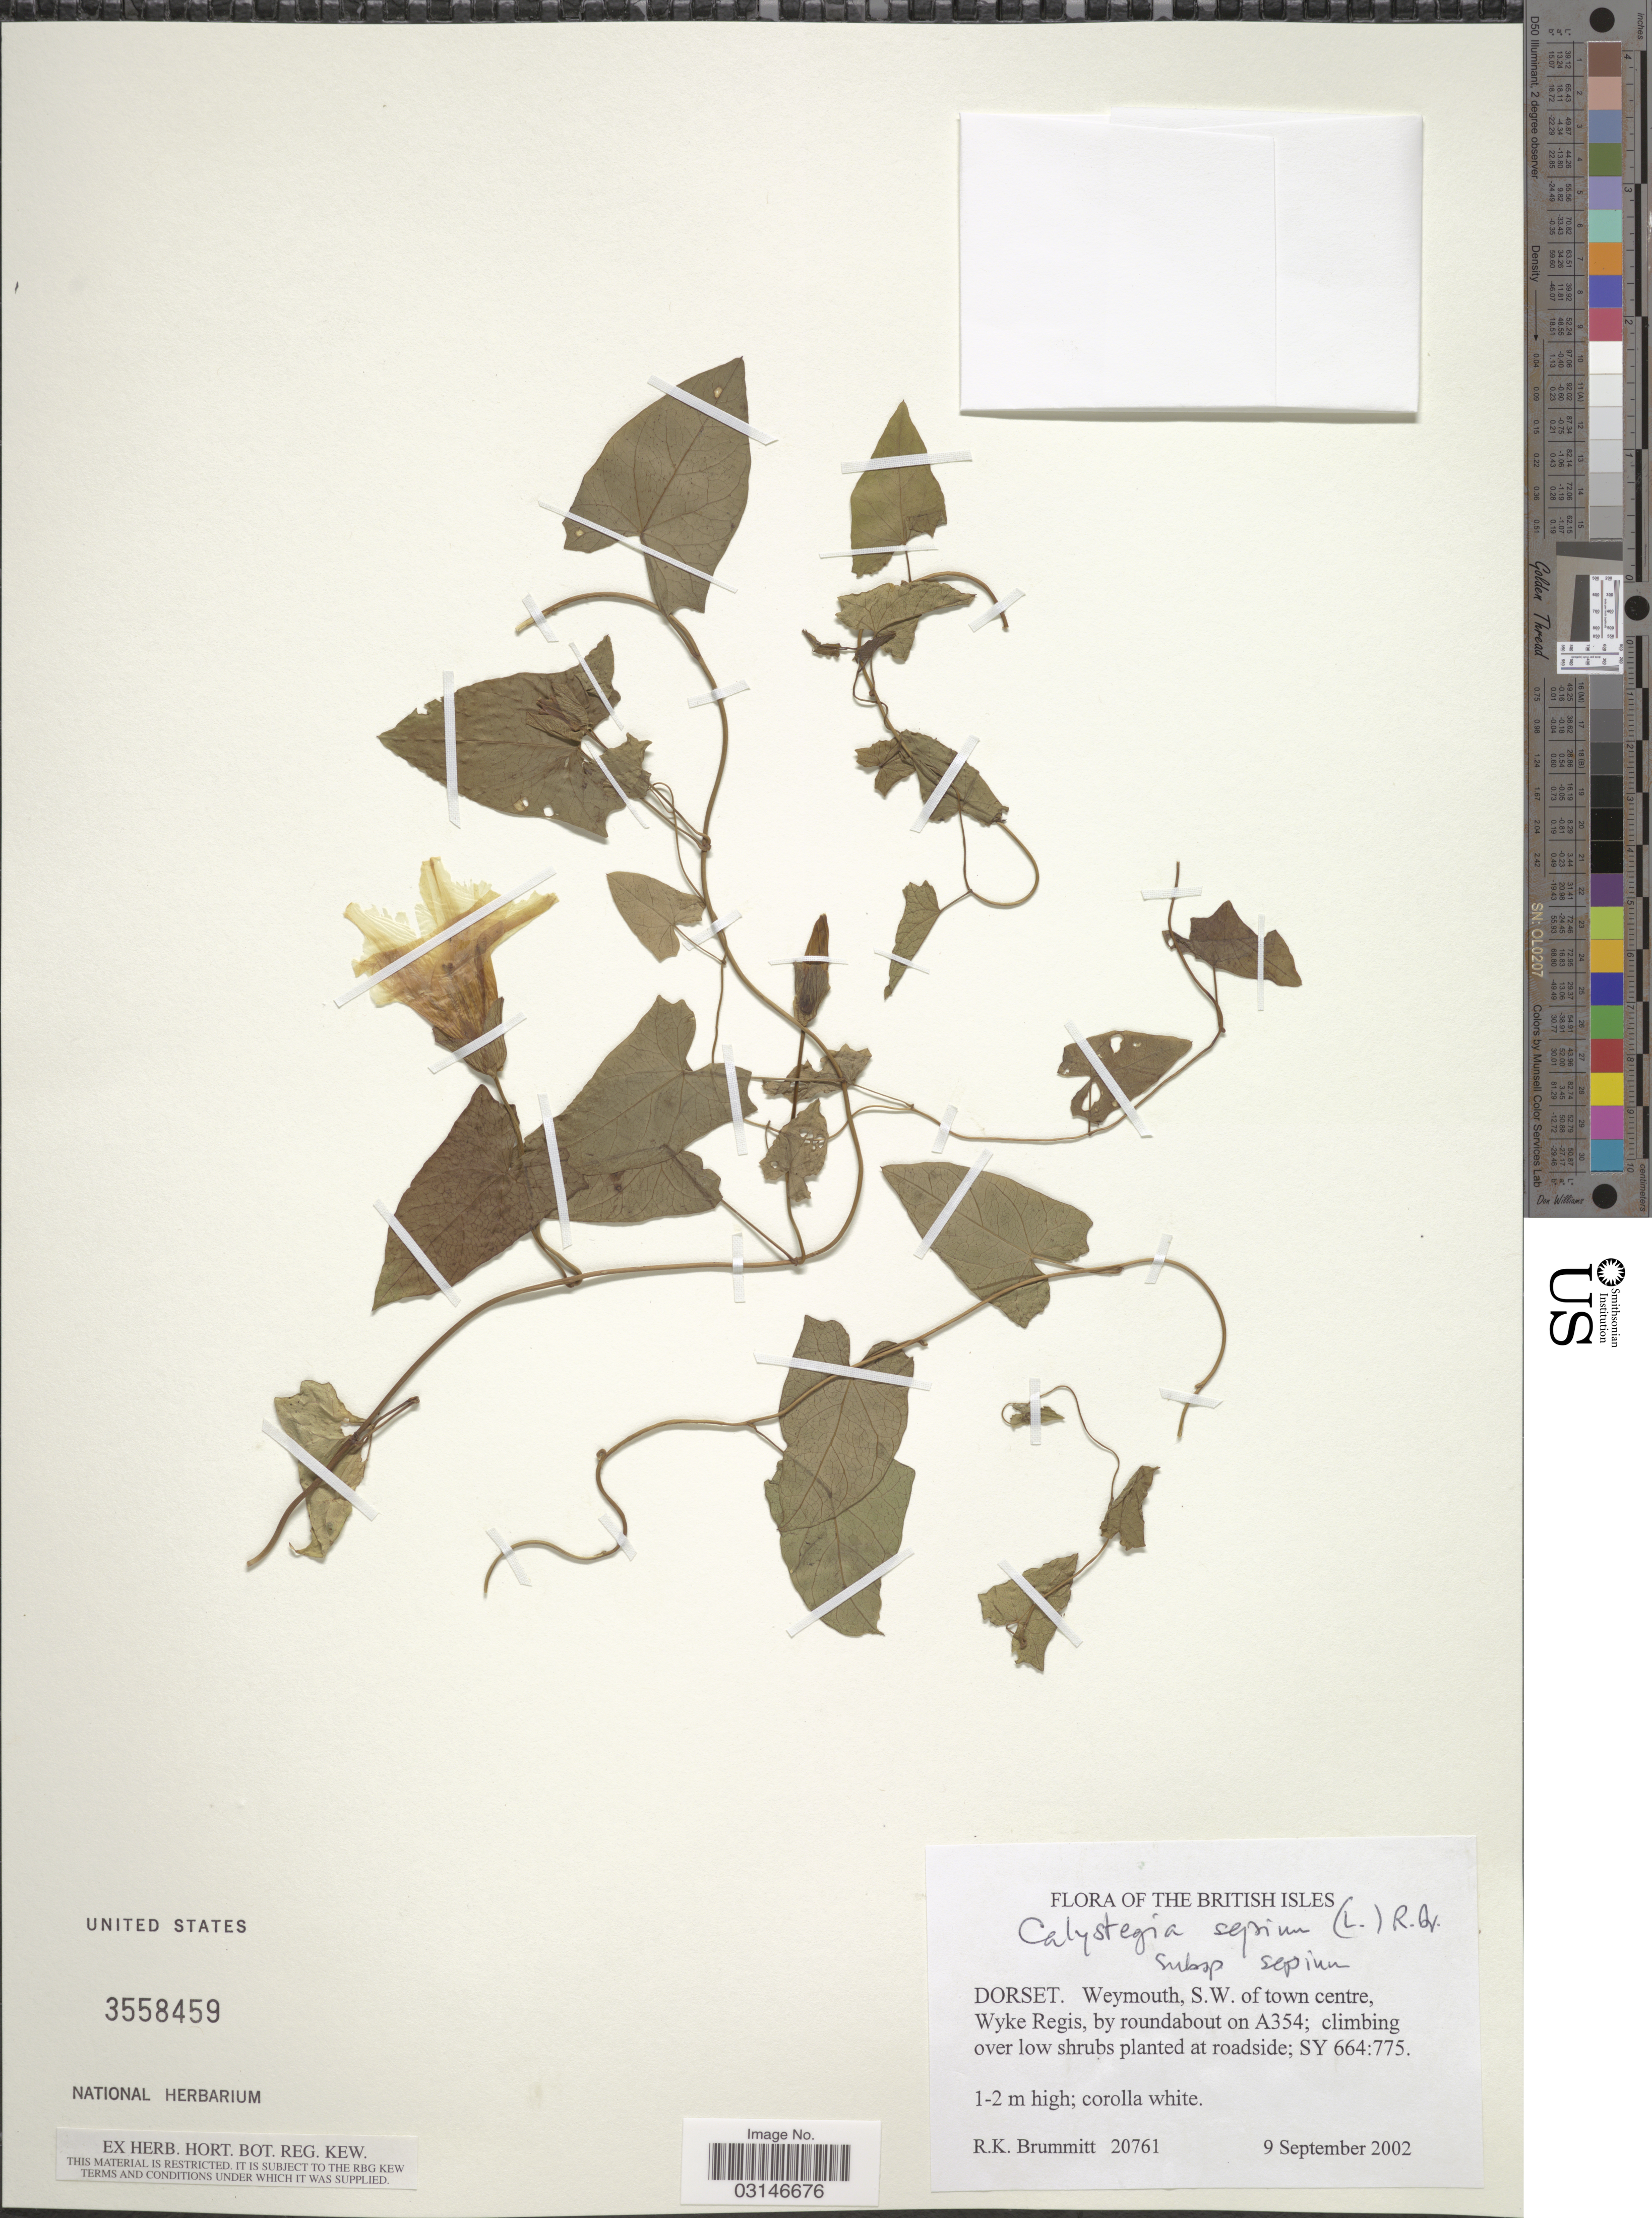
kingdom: Plantae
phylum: Tracheophyta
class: Magnoliopsida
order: Solanales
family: Convolvulaceae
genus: Calystegia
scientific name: Calystegia sepium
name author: (L.) R. Br.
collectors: R. K. Brummitt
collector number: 20761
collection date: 2002-09-09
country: United Kingdom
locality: British Isles. Dorset. Weymouth, S.W. of town centre, Wyke Regis, by roundabout on A354.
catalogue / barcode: US 3558459